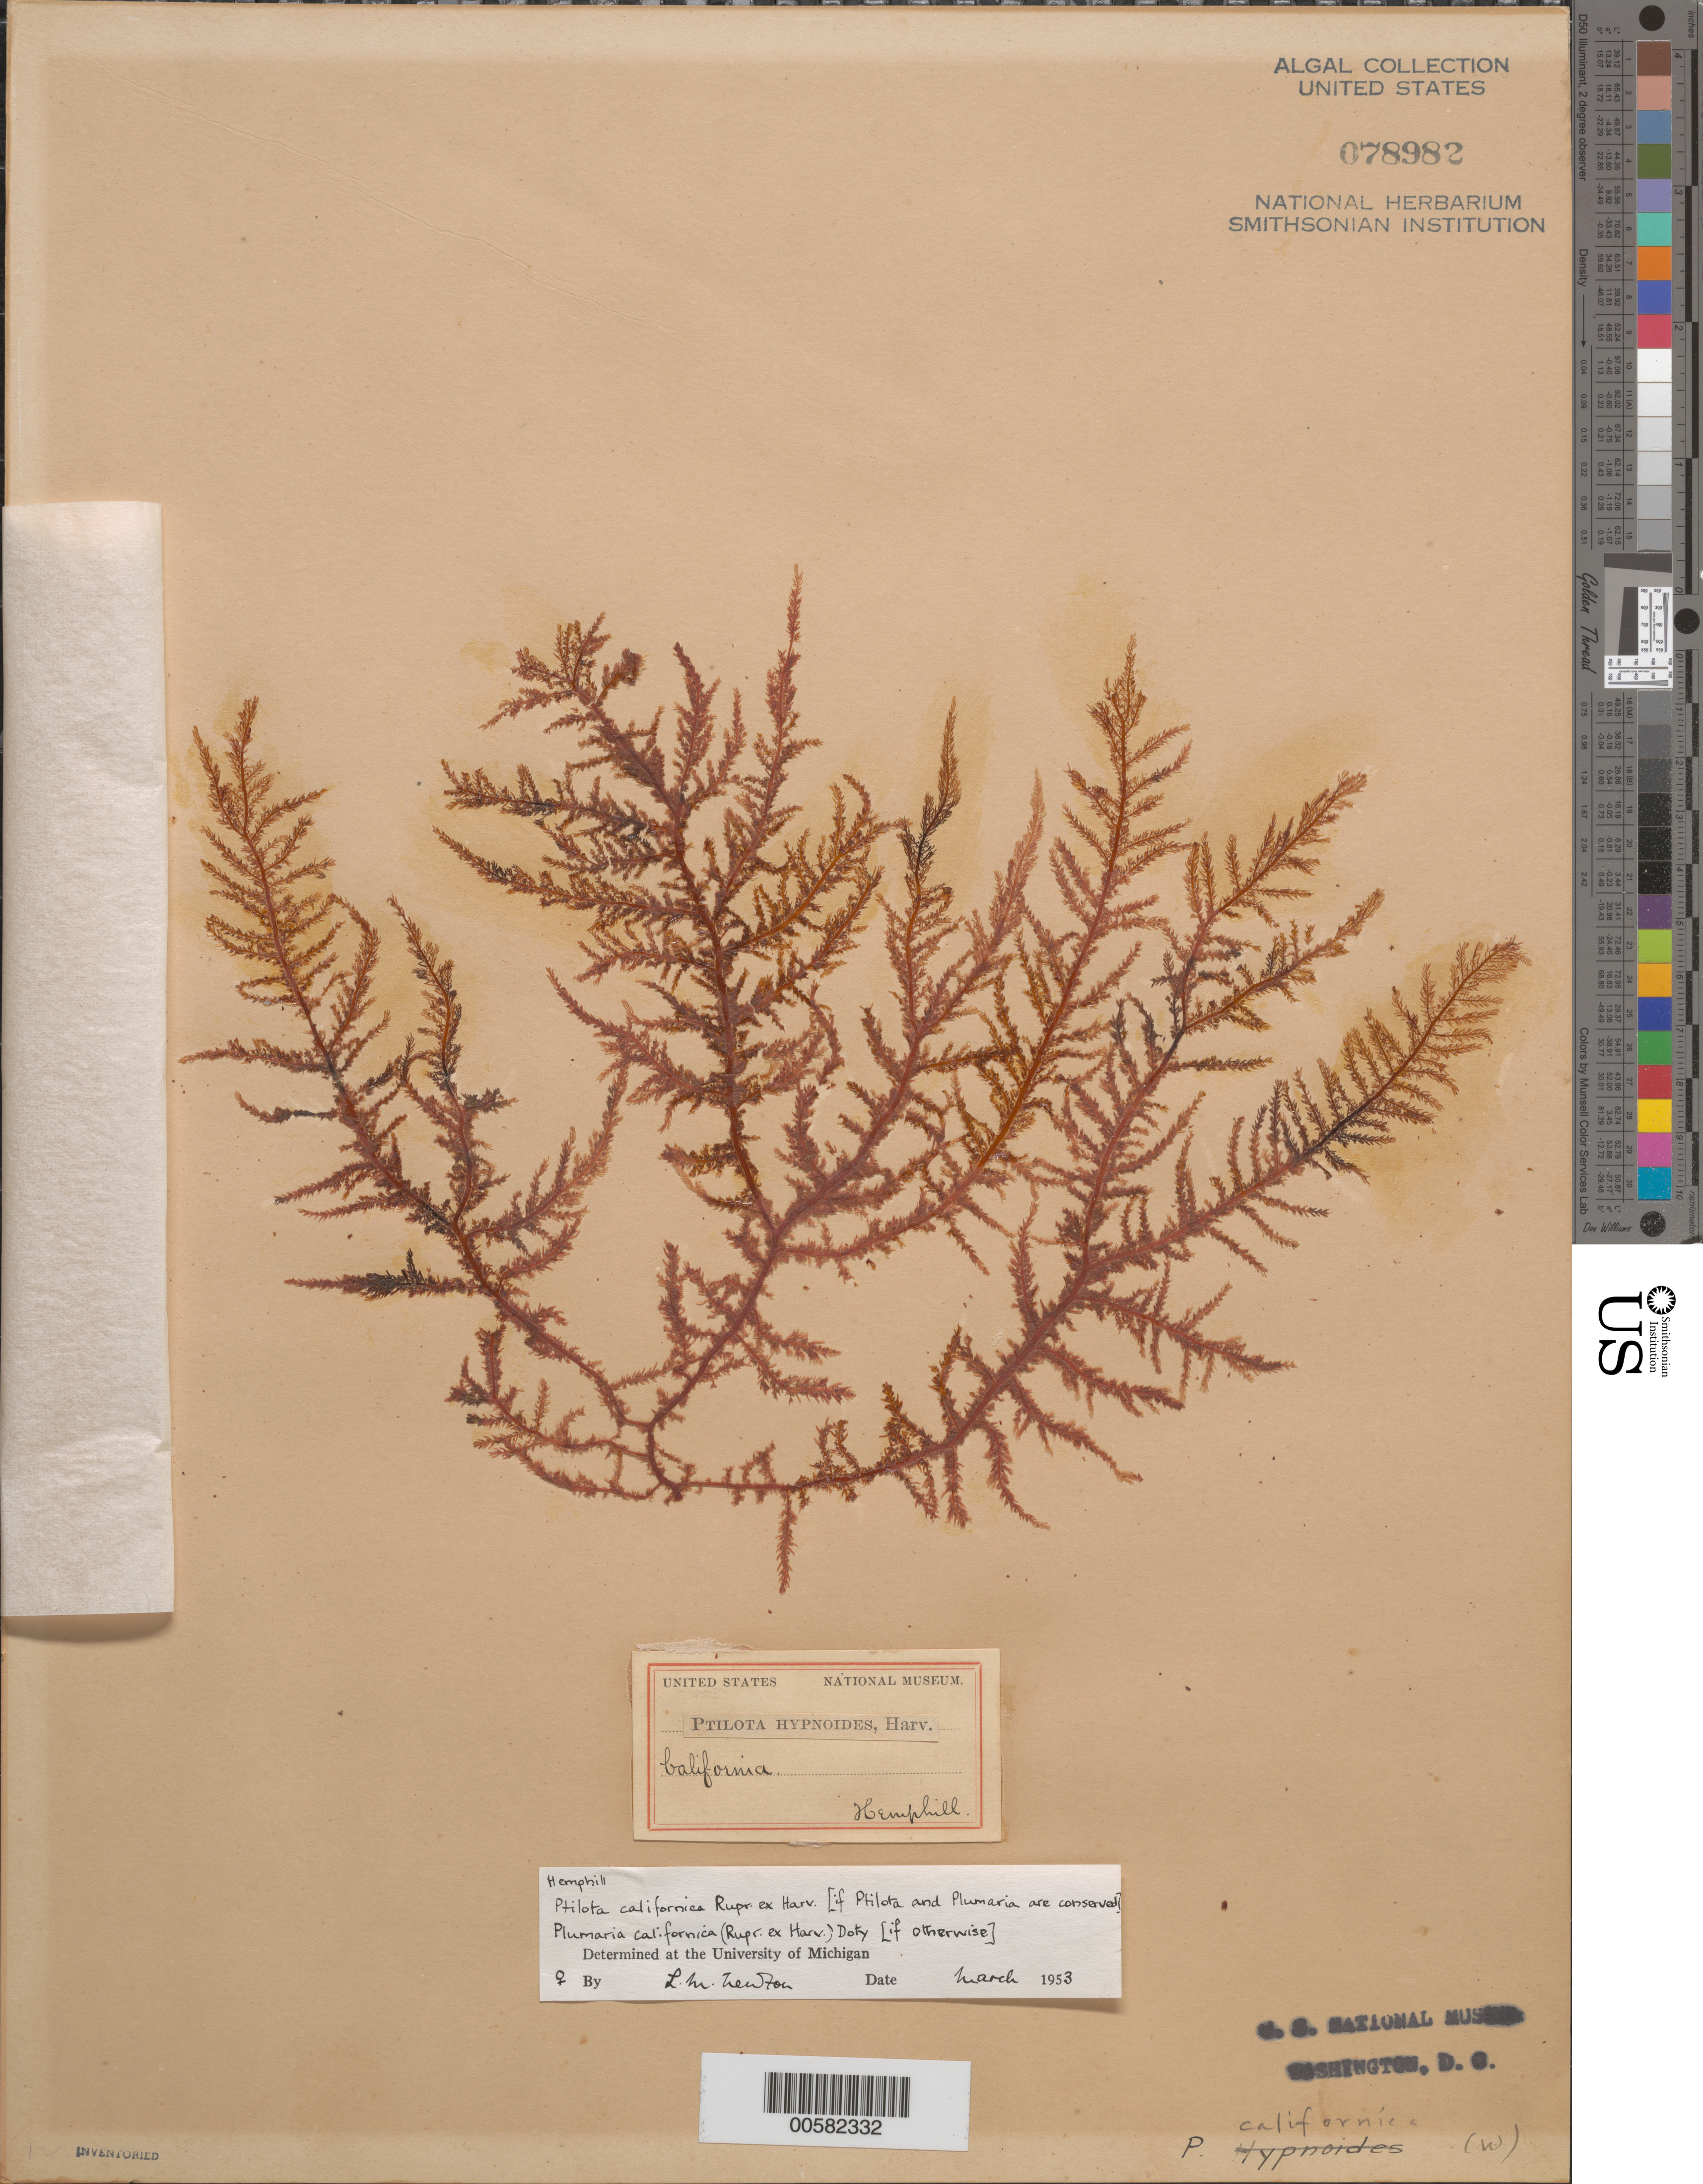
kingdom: Plantae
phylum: Rhodophyta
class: Florideophyceae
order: Ceramiales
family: Wrangeliaceae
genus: Ptilota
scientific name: Ptilota densa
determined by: Algae name updating Project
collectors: A. H. Hemphill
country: United States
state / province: California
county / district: San Diego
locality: False Bay, San Diego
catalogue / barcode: US 78982